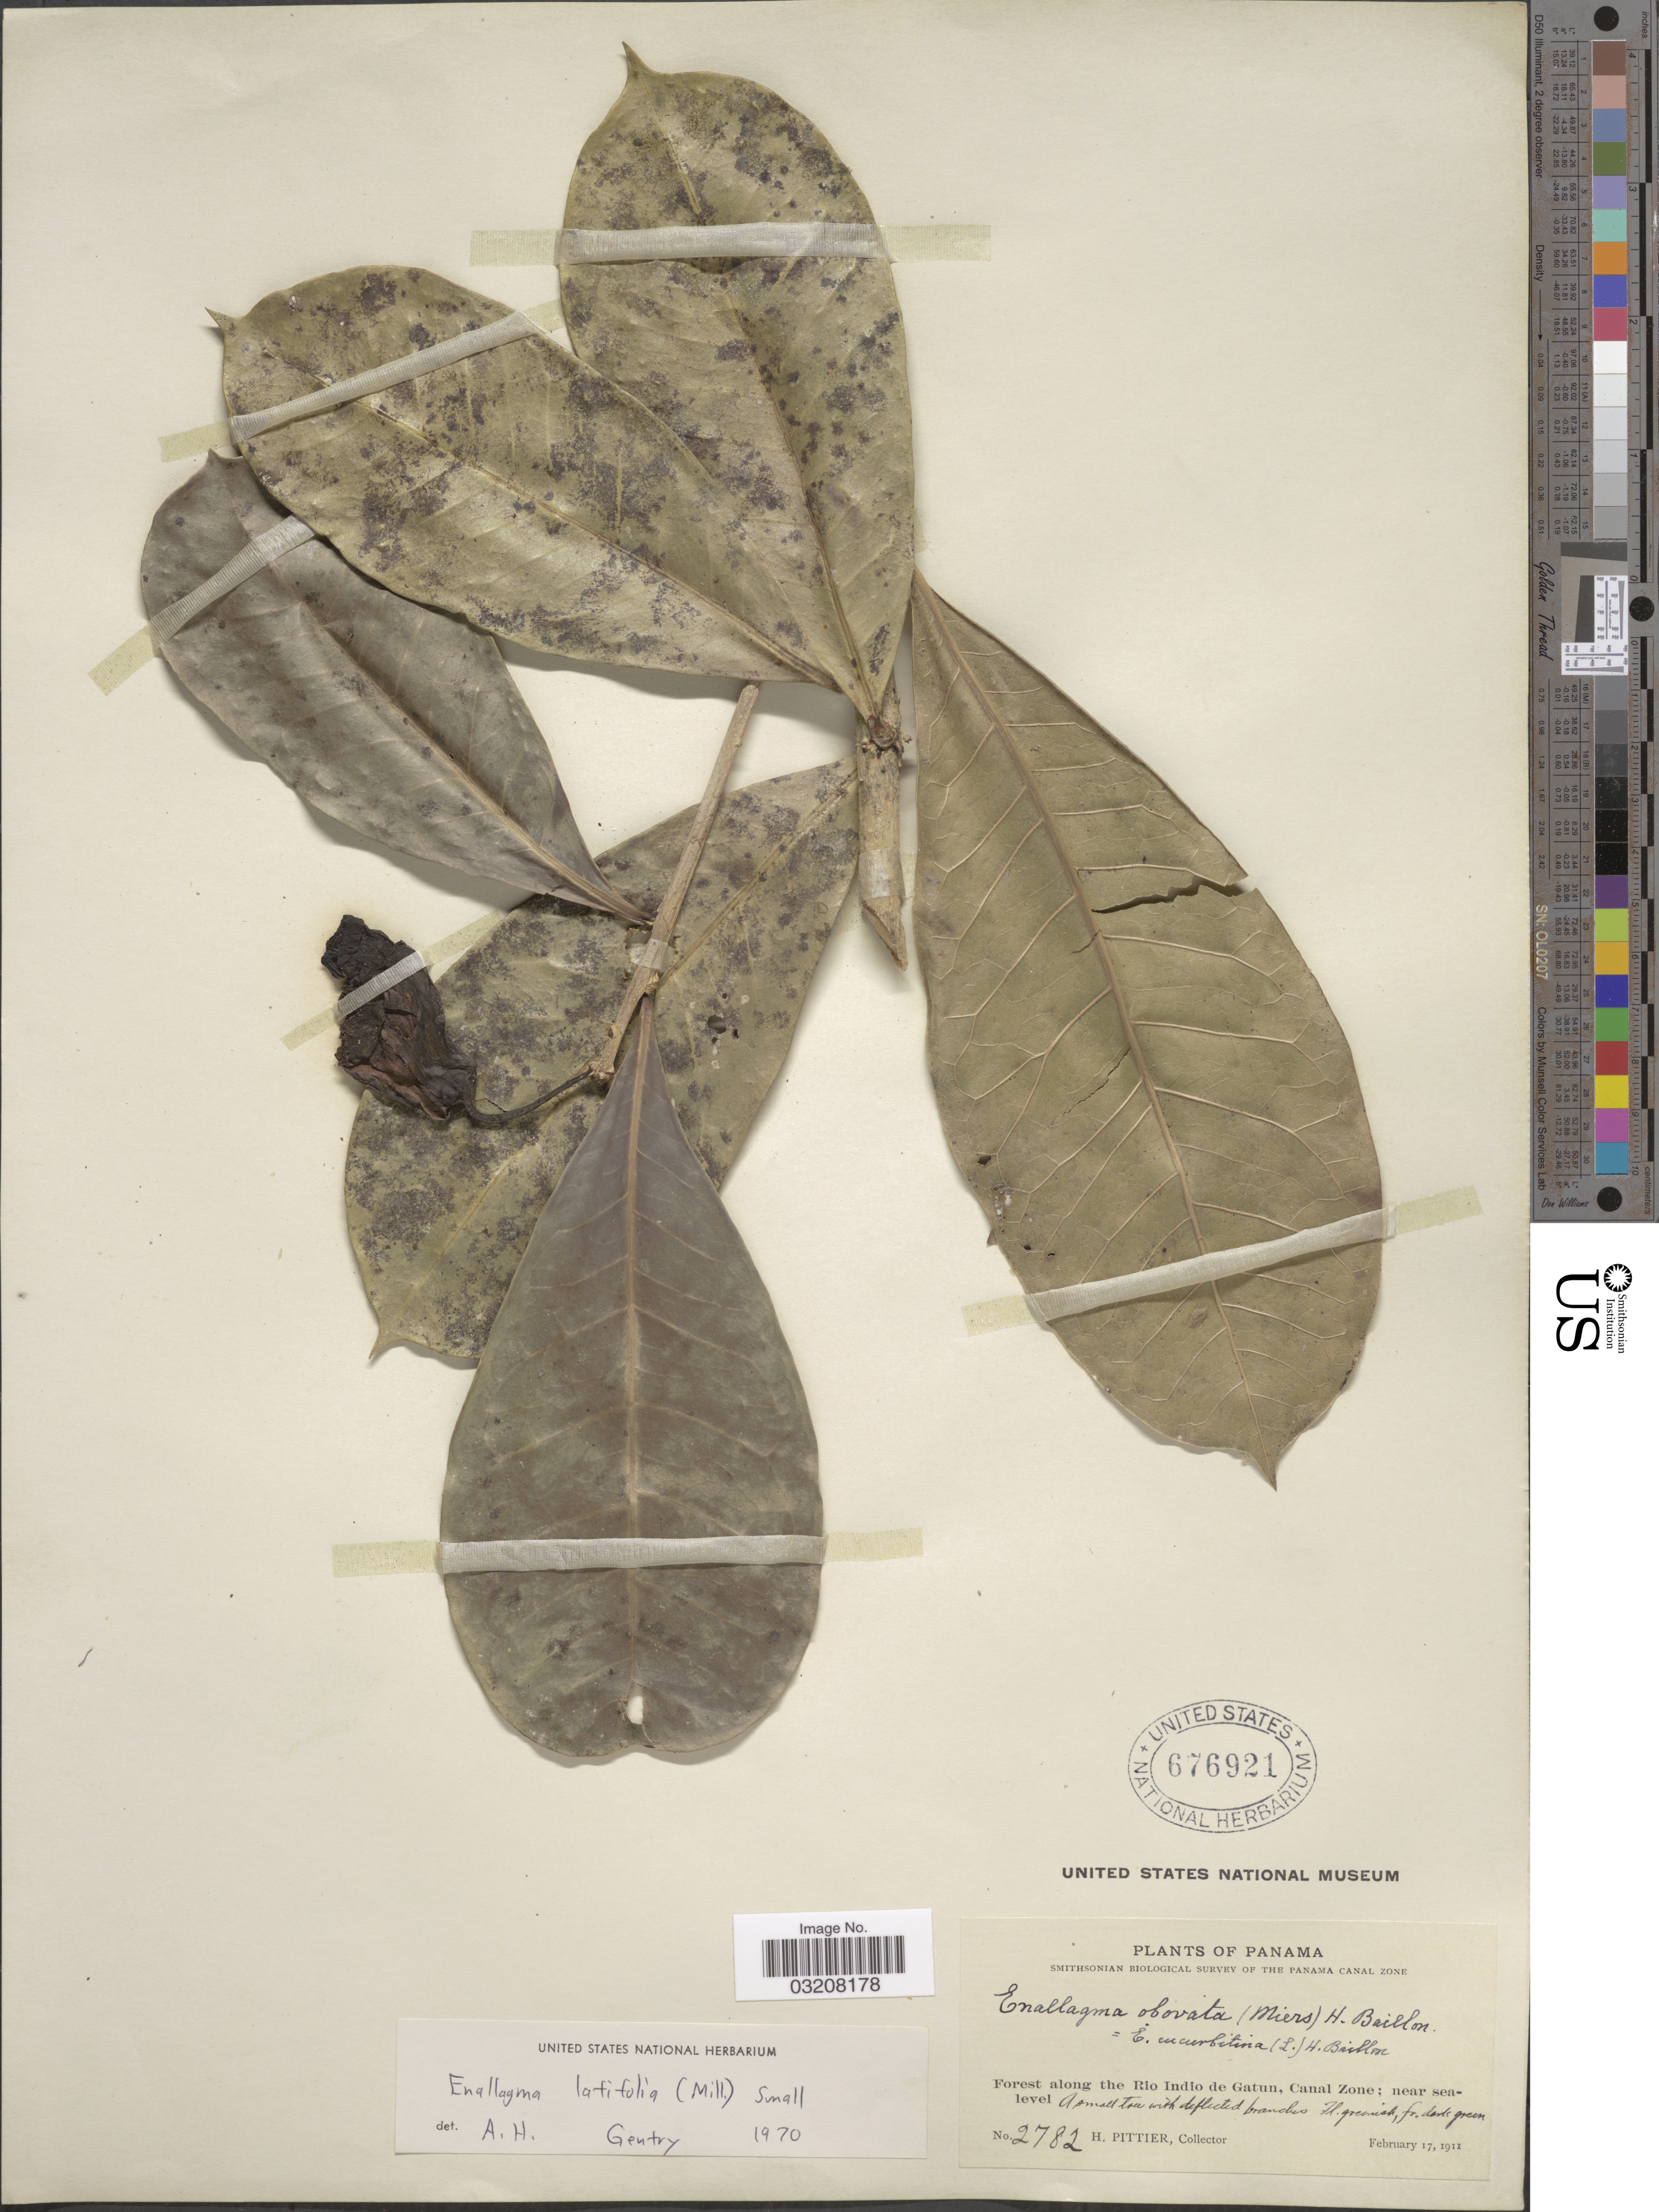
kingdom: Plantae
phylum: Tracheophyta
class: Magnoliopsida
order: Lamiales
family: Bignoniaceae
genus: Amphitecna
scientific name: Amphitecna latifolia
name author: (Mill.) A.H. Gentry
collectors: H. F. Pittier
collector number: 2782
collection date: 1911-02-17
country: Panama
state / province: Colón / Panamá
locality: The Panama Canal Zone. Forest along the Rio Indio de Gatun, Canal Zone.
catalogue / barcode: US 676921